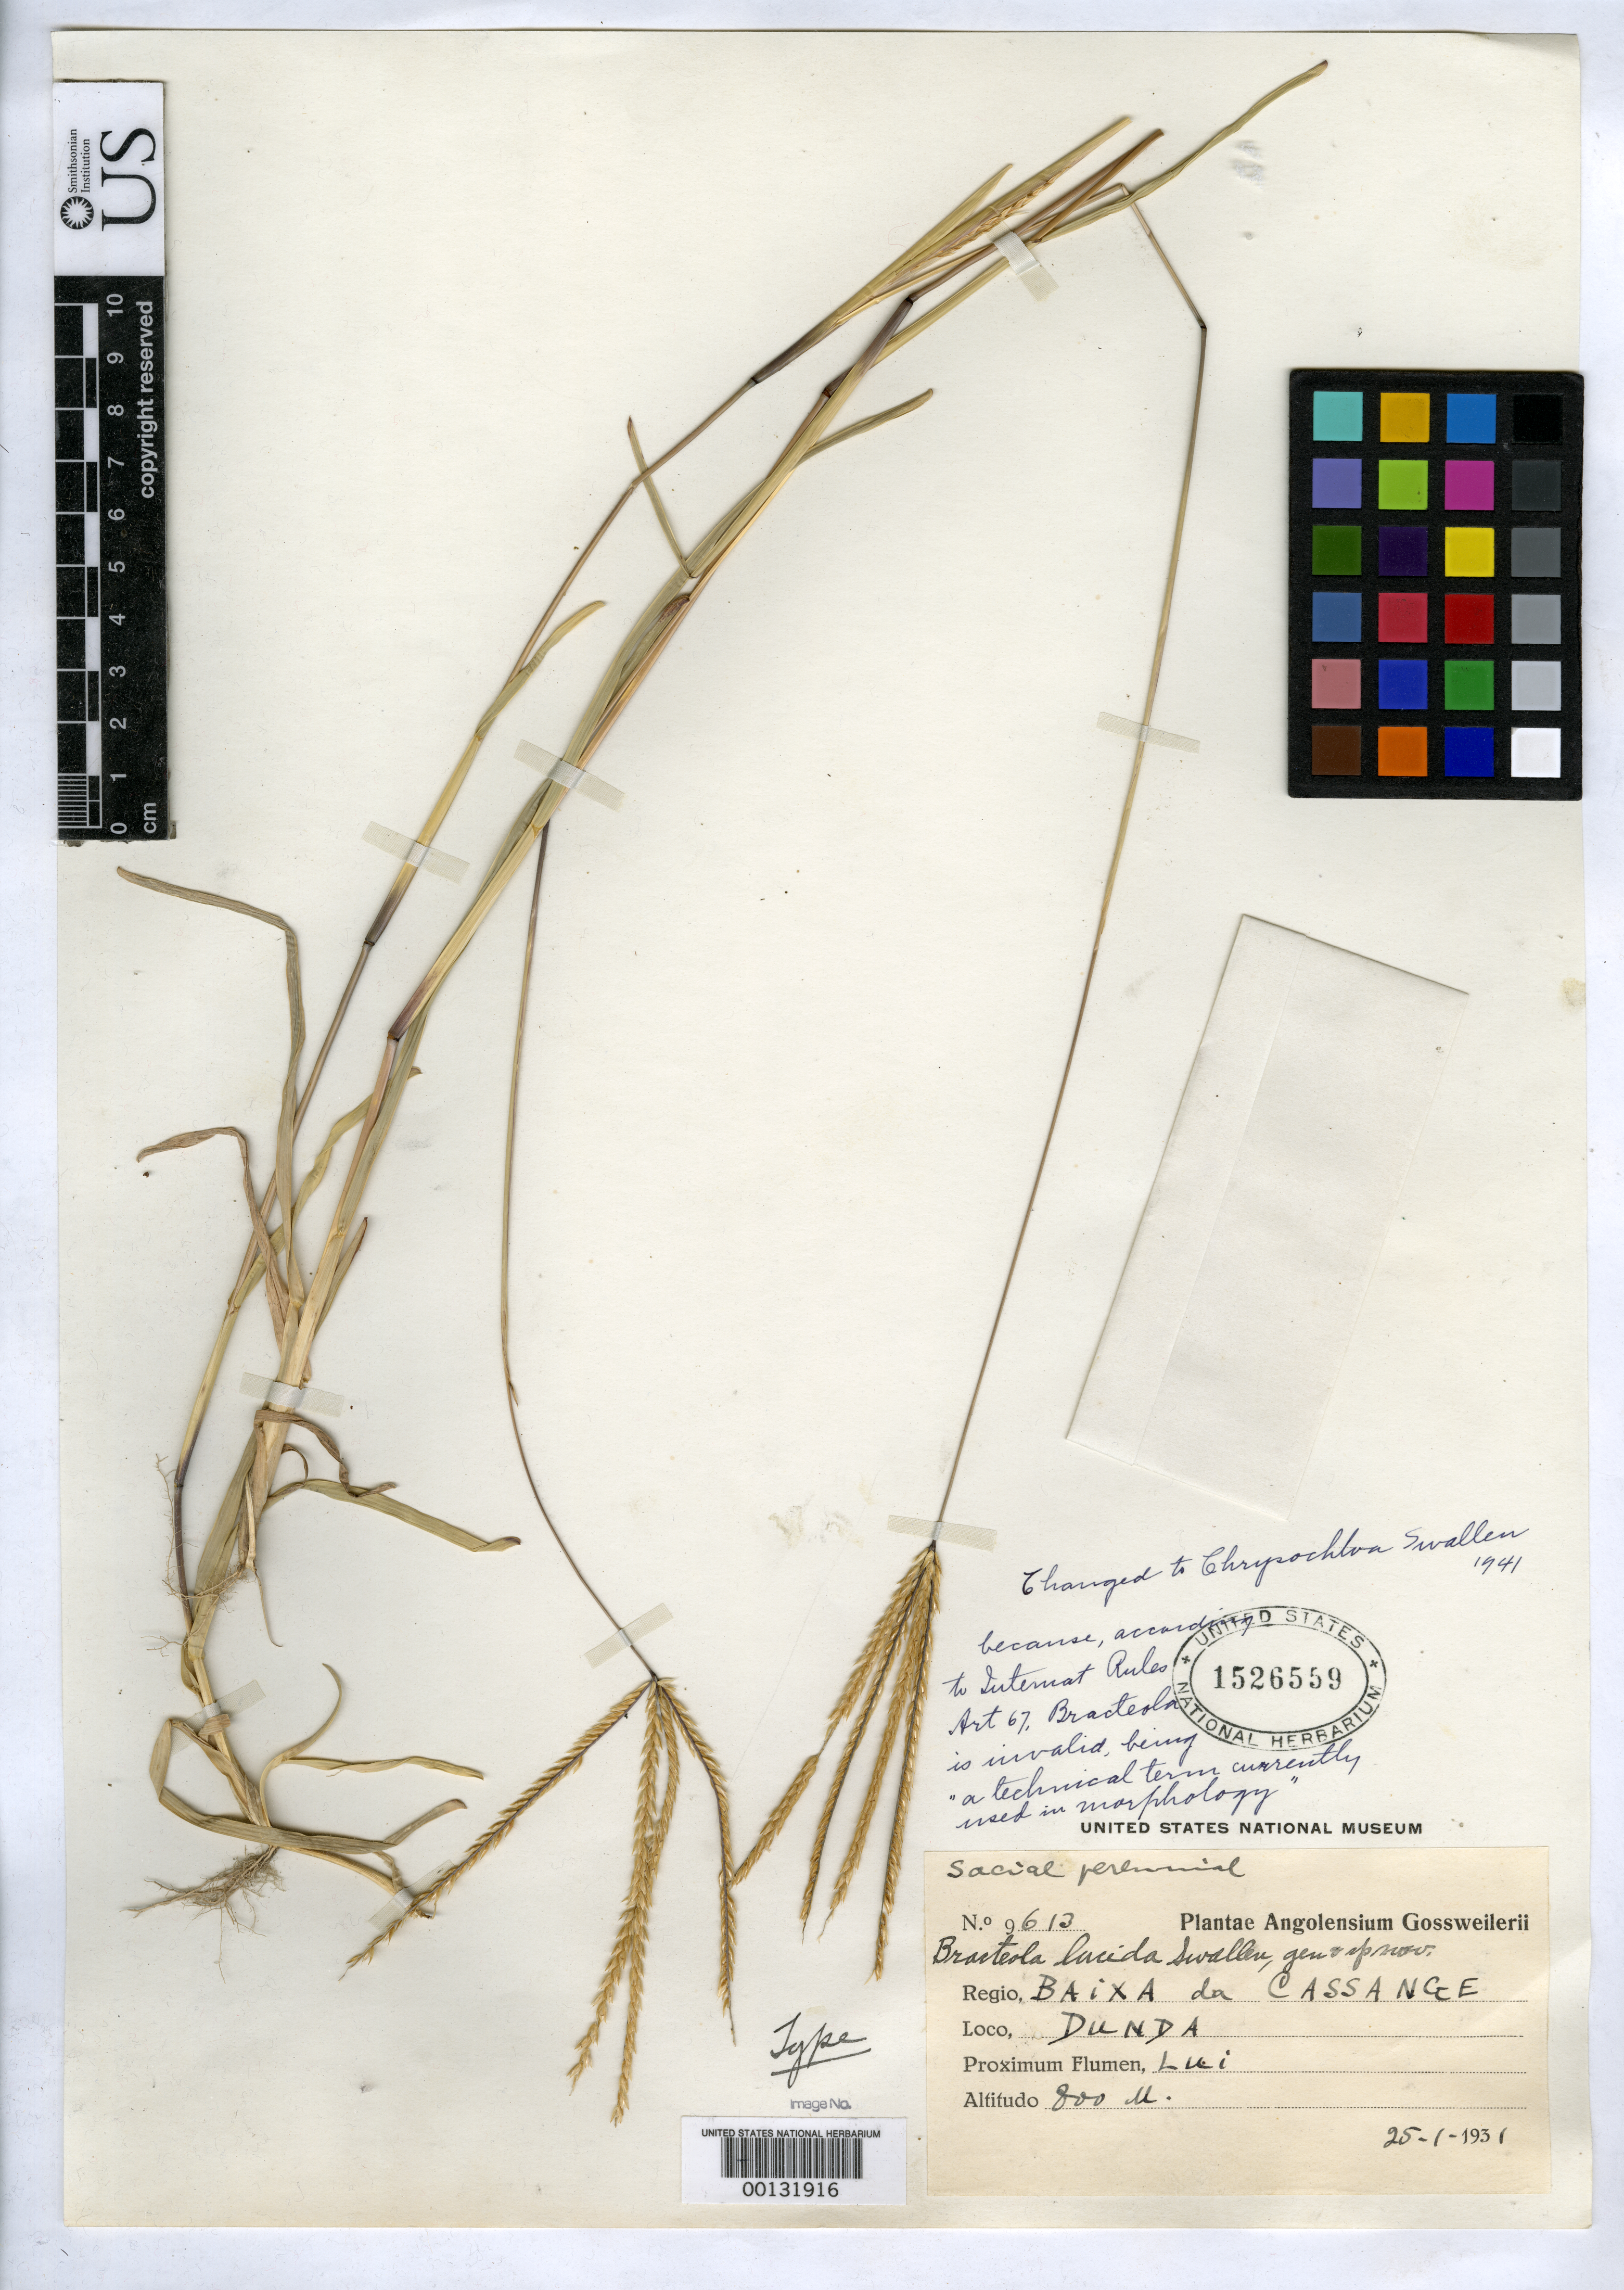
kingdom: Plantae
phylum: Tracheophyta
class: Liliopsida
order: Poales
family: Poaceae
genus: Bracteola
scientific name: Bracteola lucida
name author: Swallen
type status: Holotype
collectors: J. Gossweiler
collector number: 9613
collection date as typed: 25 Jan 1931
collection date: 1931-01-25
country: Angola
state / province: Lunda Norte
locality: Cassange, near Lui River, at Dundo.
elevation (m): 800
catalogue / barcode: US 1526559